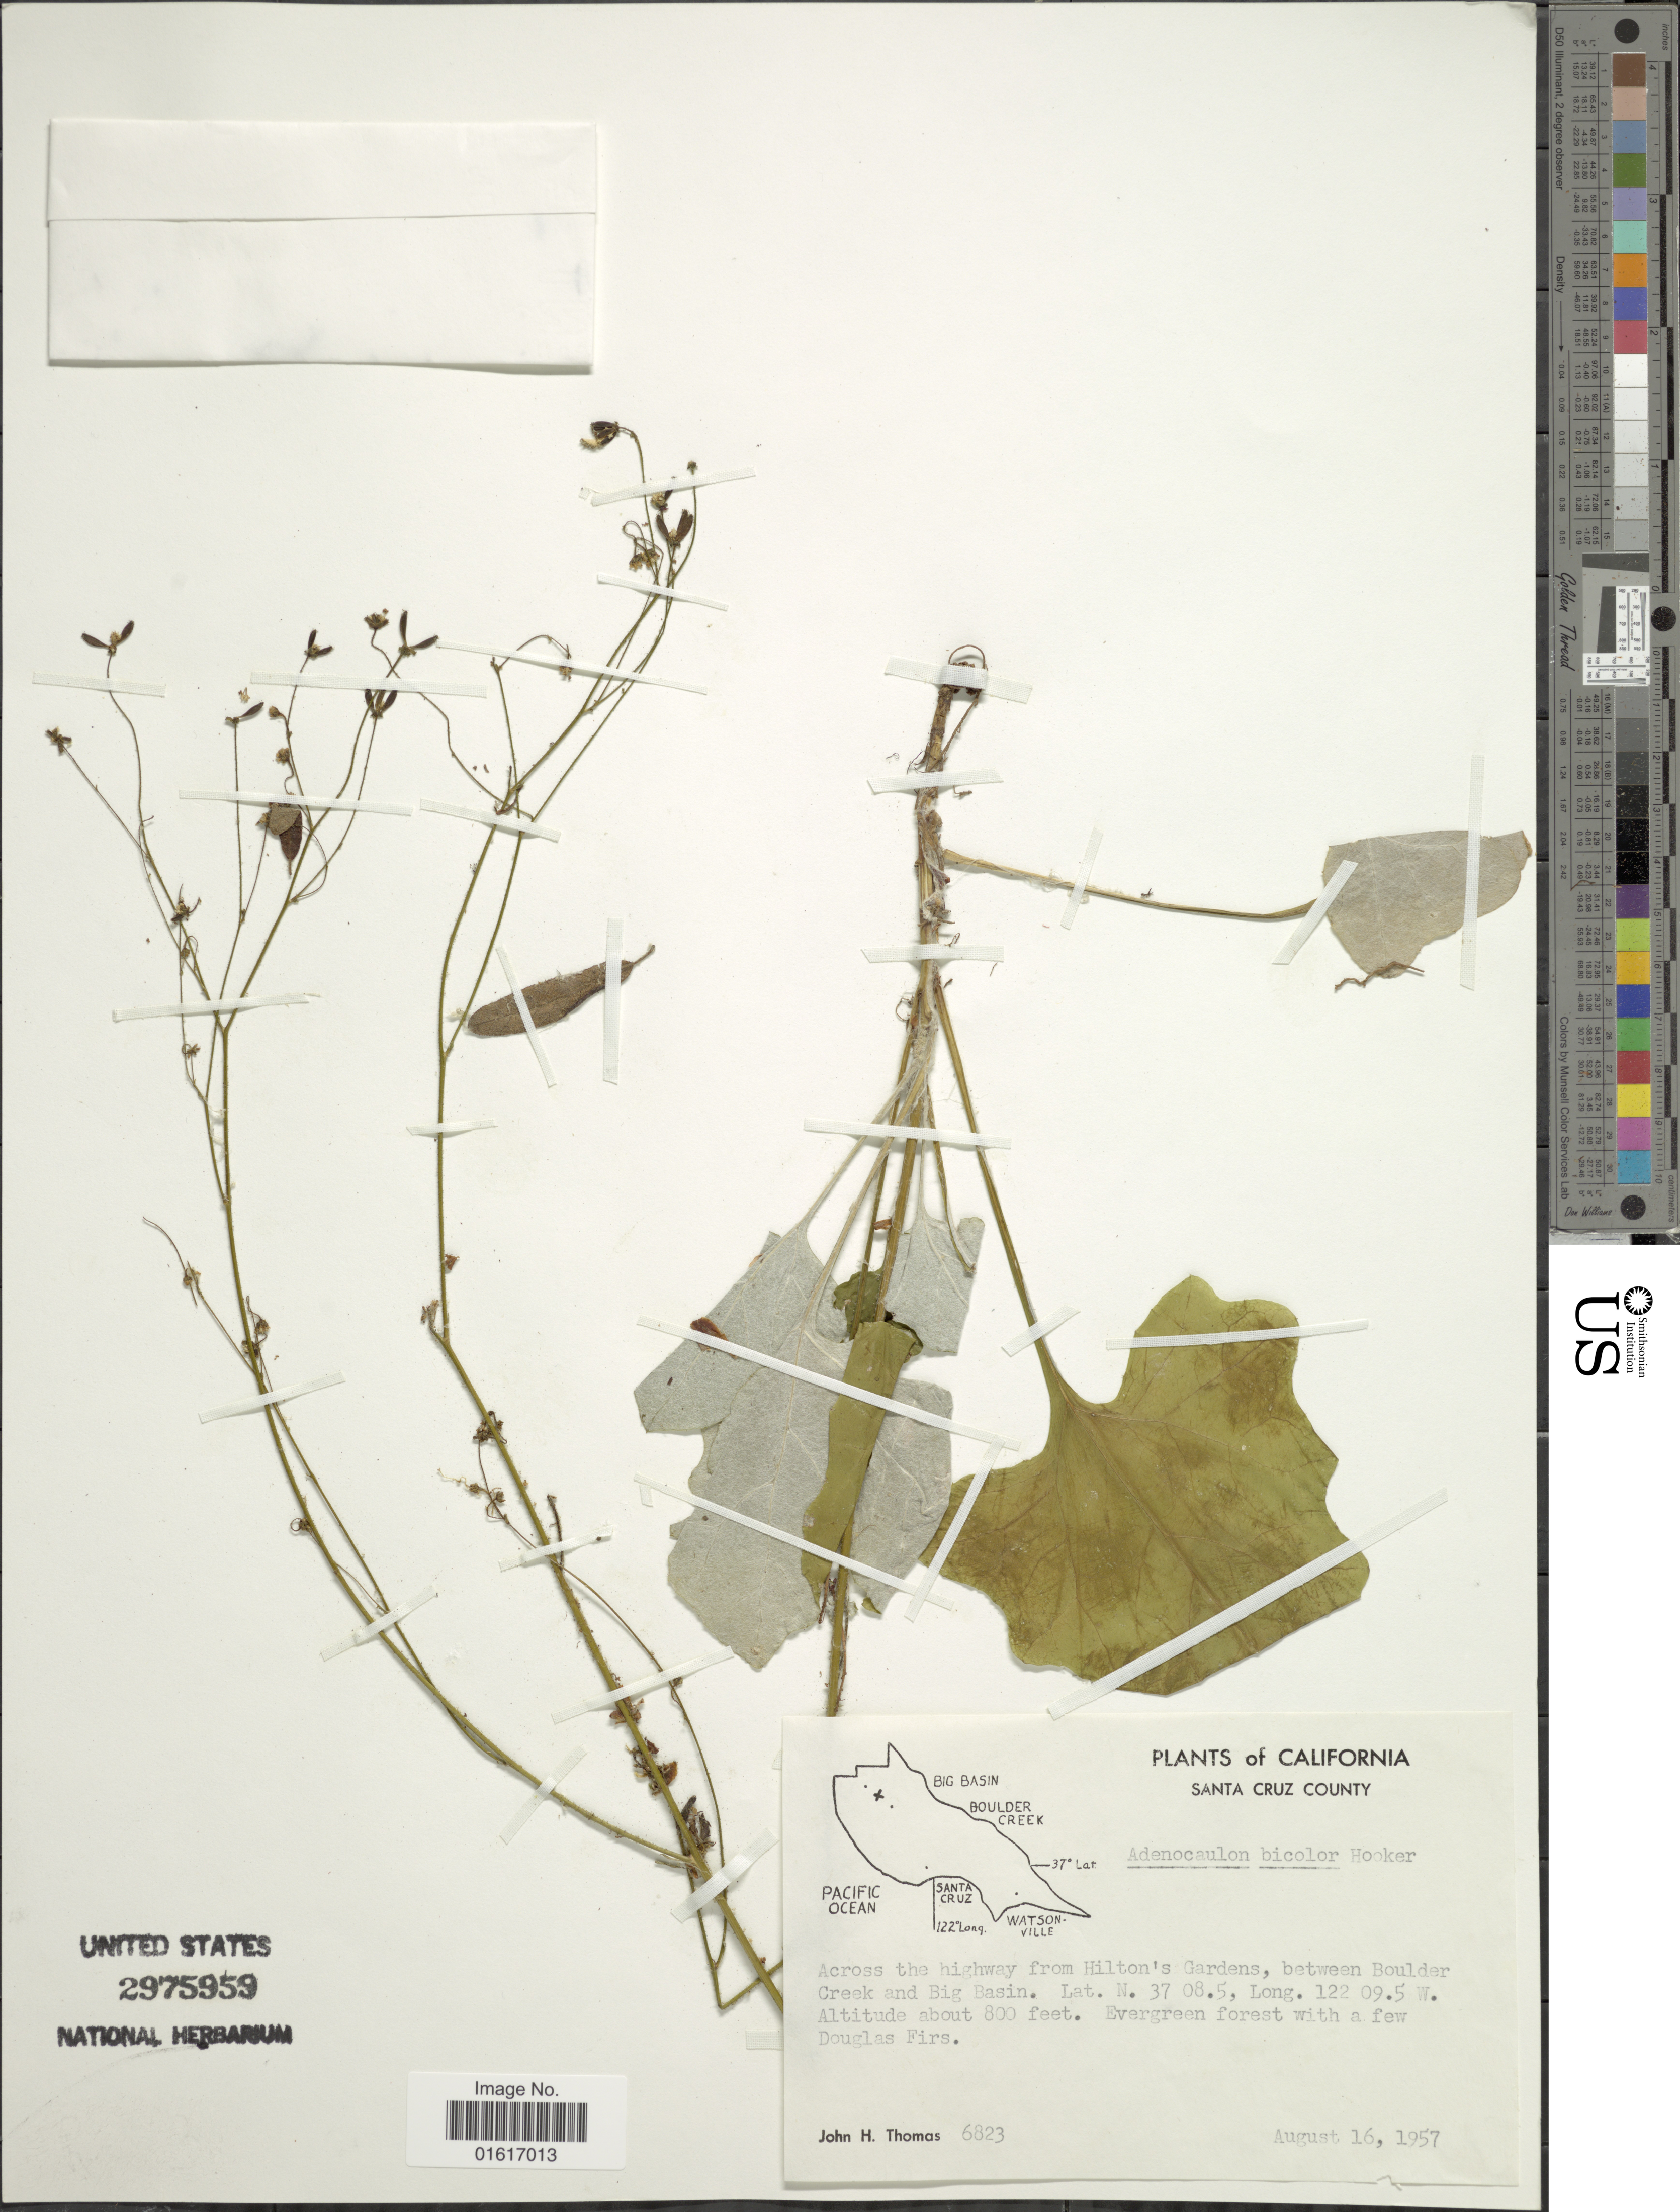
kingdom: Plantae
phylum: Tracheophyta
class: Magnoliopsida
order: Asterales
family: Asteraceae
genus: Adenocaulon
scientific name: Adenocaulon bicolor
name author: Hook.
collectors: J. H. Thomas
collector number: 6823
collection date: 1957-08-16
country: United States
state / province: California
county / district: Santa Cruz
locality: Santa Cruz County, Across the highway from Hilton's Gardens, between Boulder Creekand Big Basin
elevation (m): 244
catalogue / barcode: US 2975959